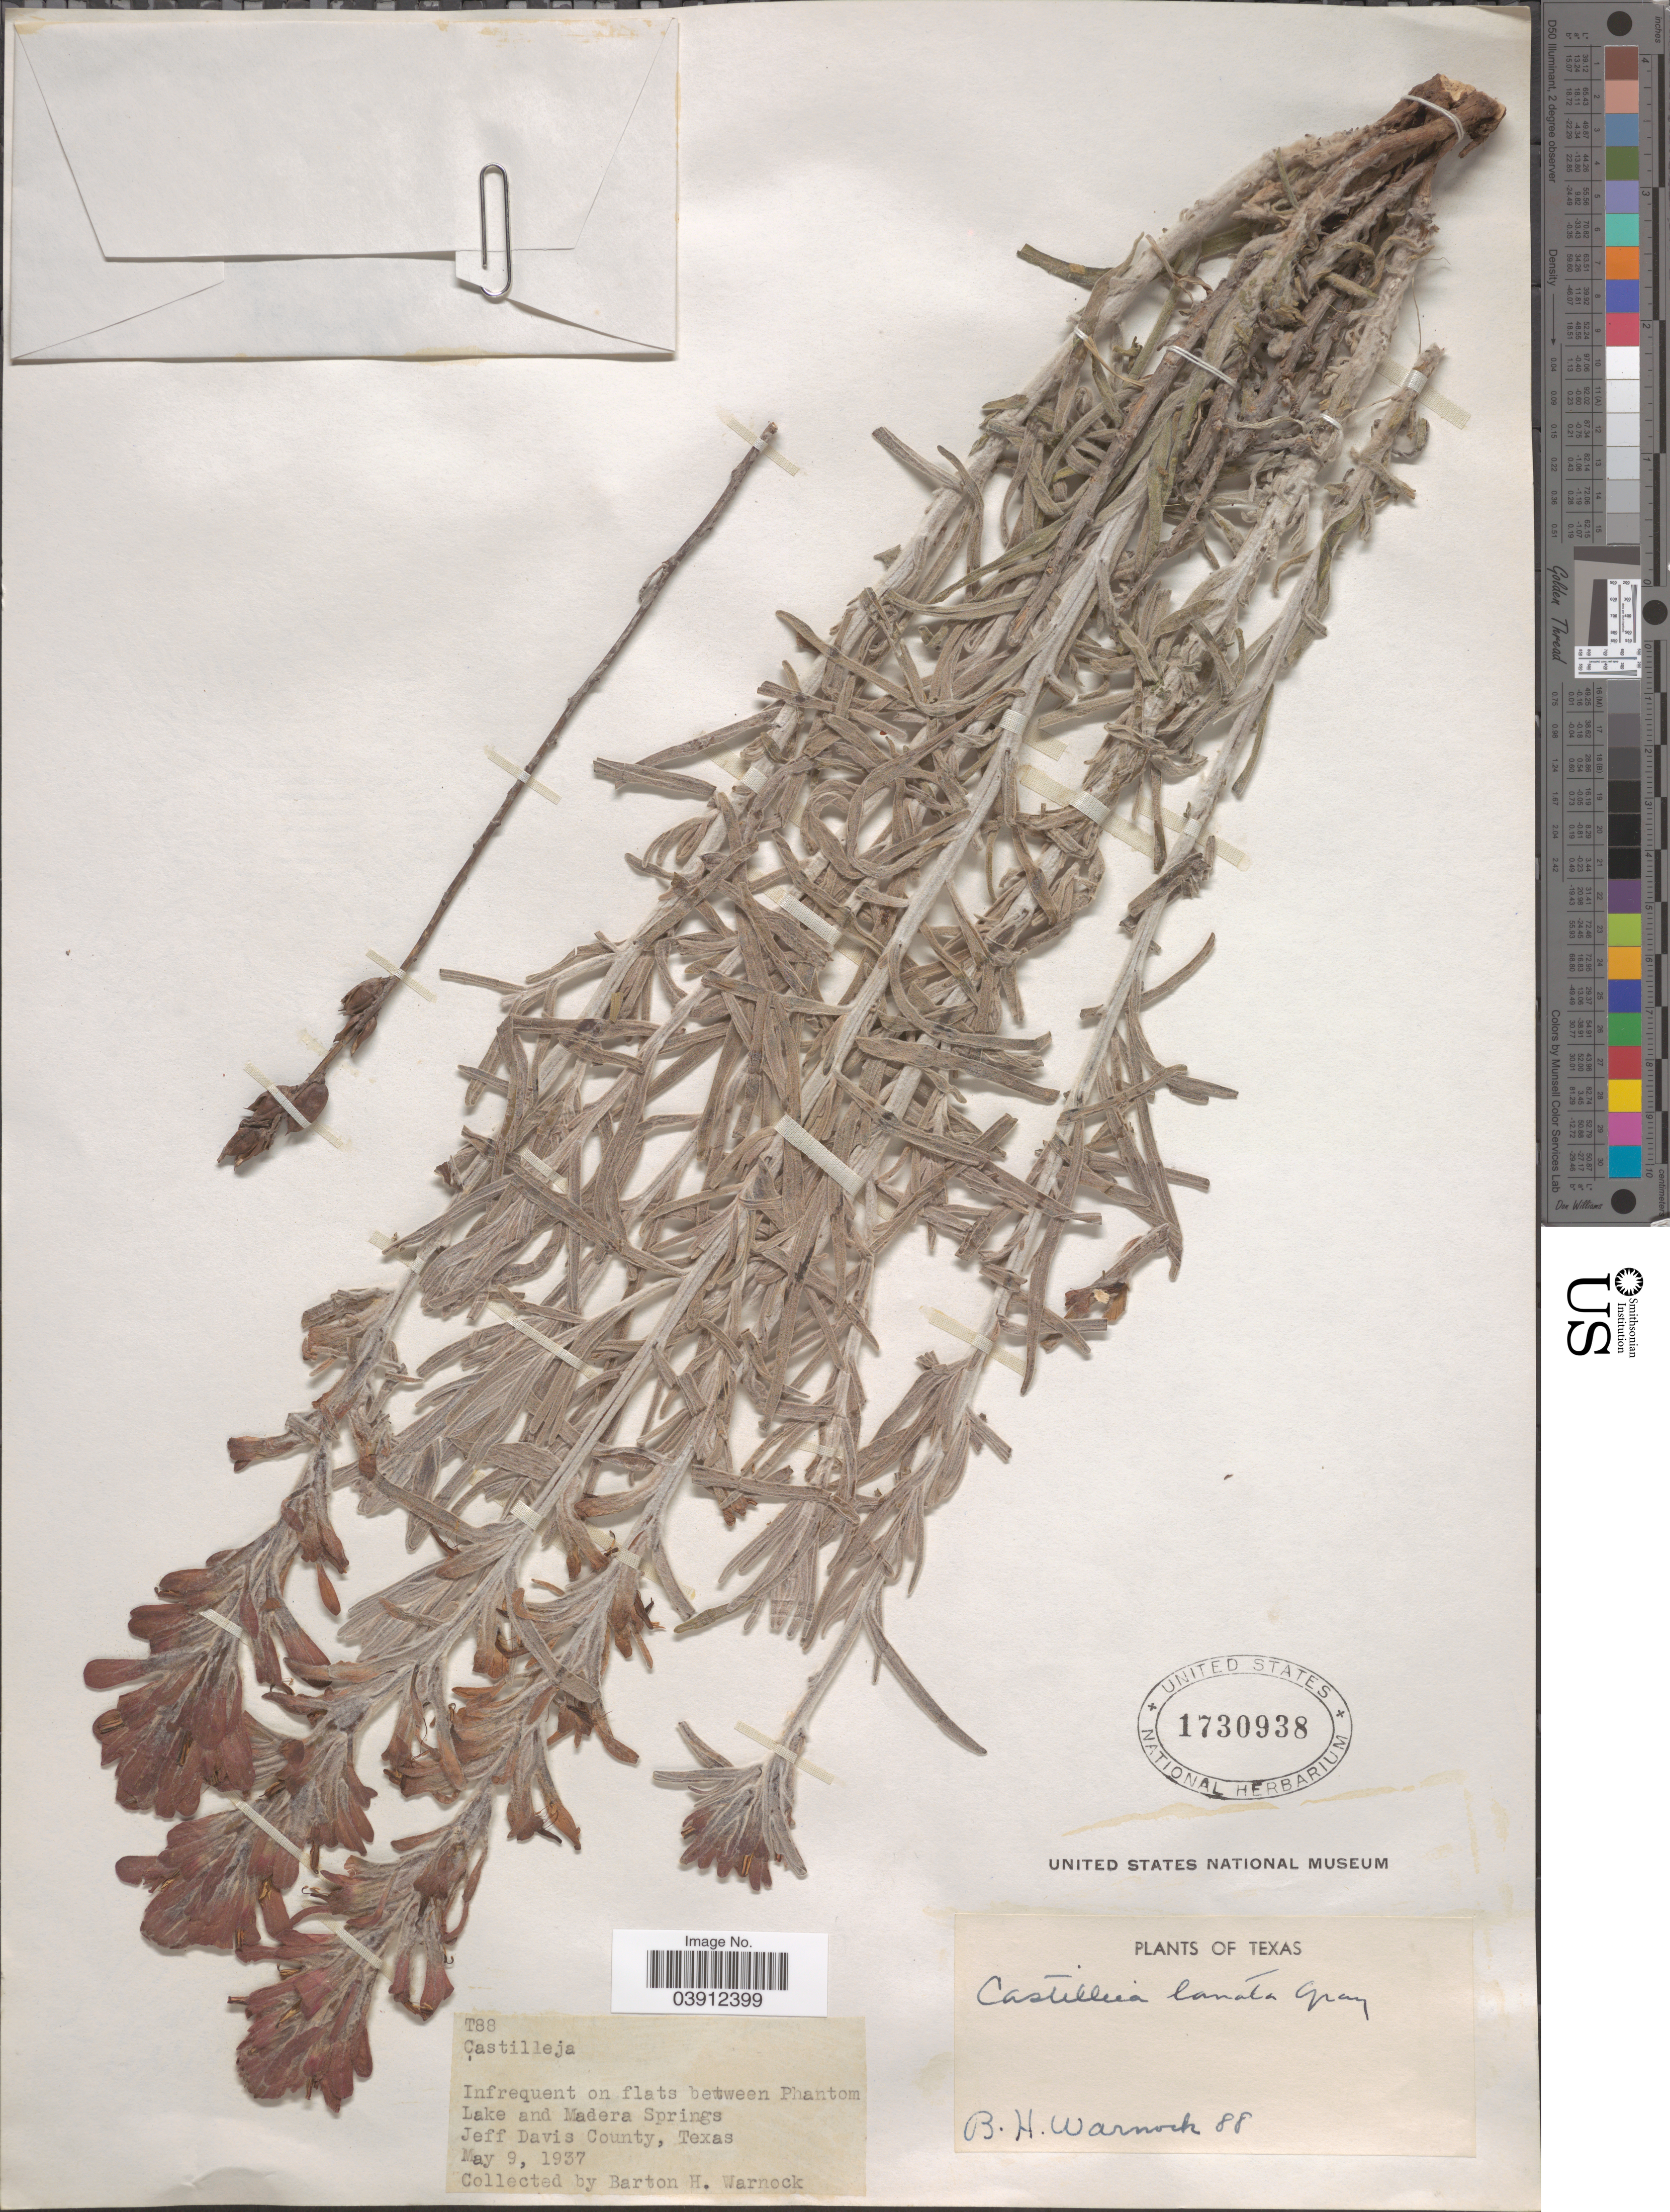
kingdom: Plantae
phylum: Tracheophyta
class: Magnoliopsida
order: Lamiales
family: Orobanchaceae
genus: Castilleja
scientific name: Castilleja lanata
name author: A. Gray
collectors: B. H. Warnock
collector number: T88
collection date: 1937-05-09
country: United States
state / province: Texas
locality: On flats between Phantom Lake and Madera Springs Jeff Davis County.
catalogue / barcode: US 1730938